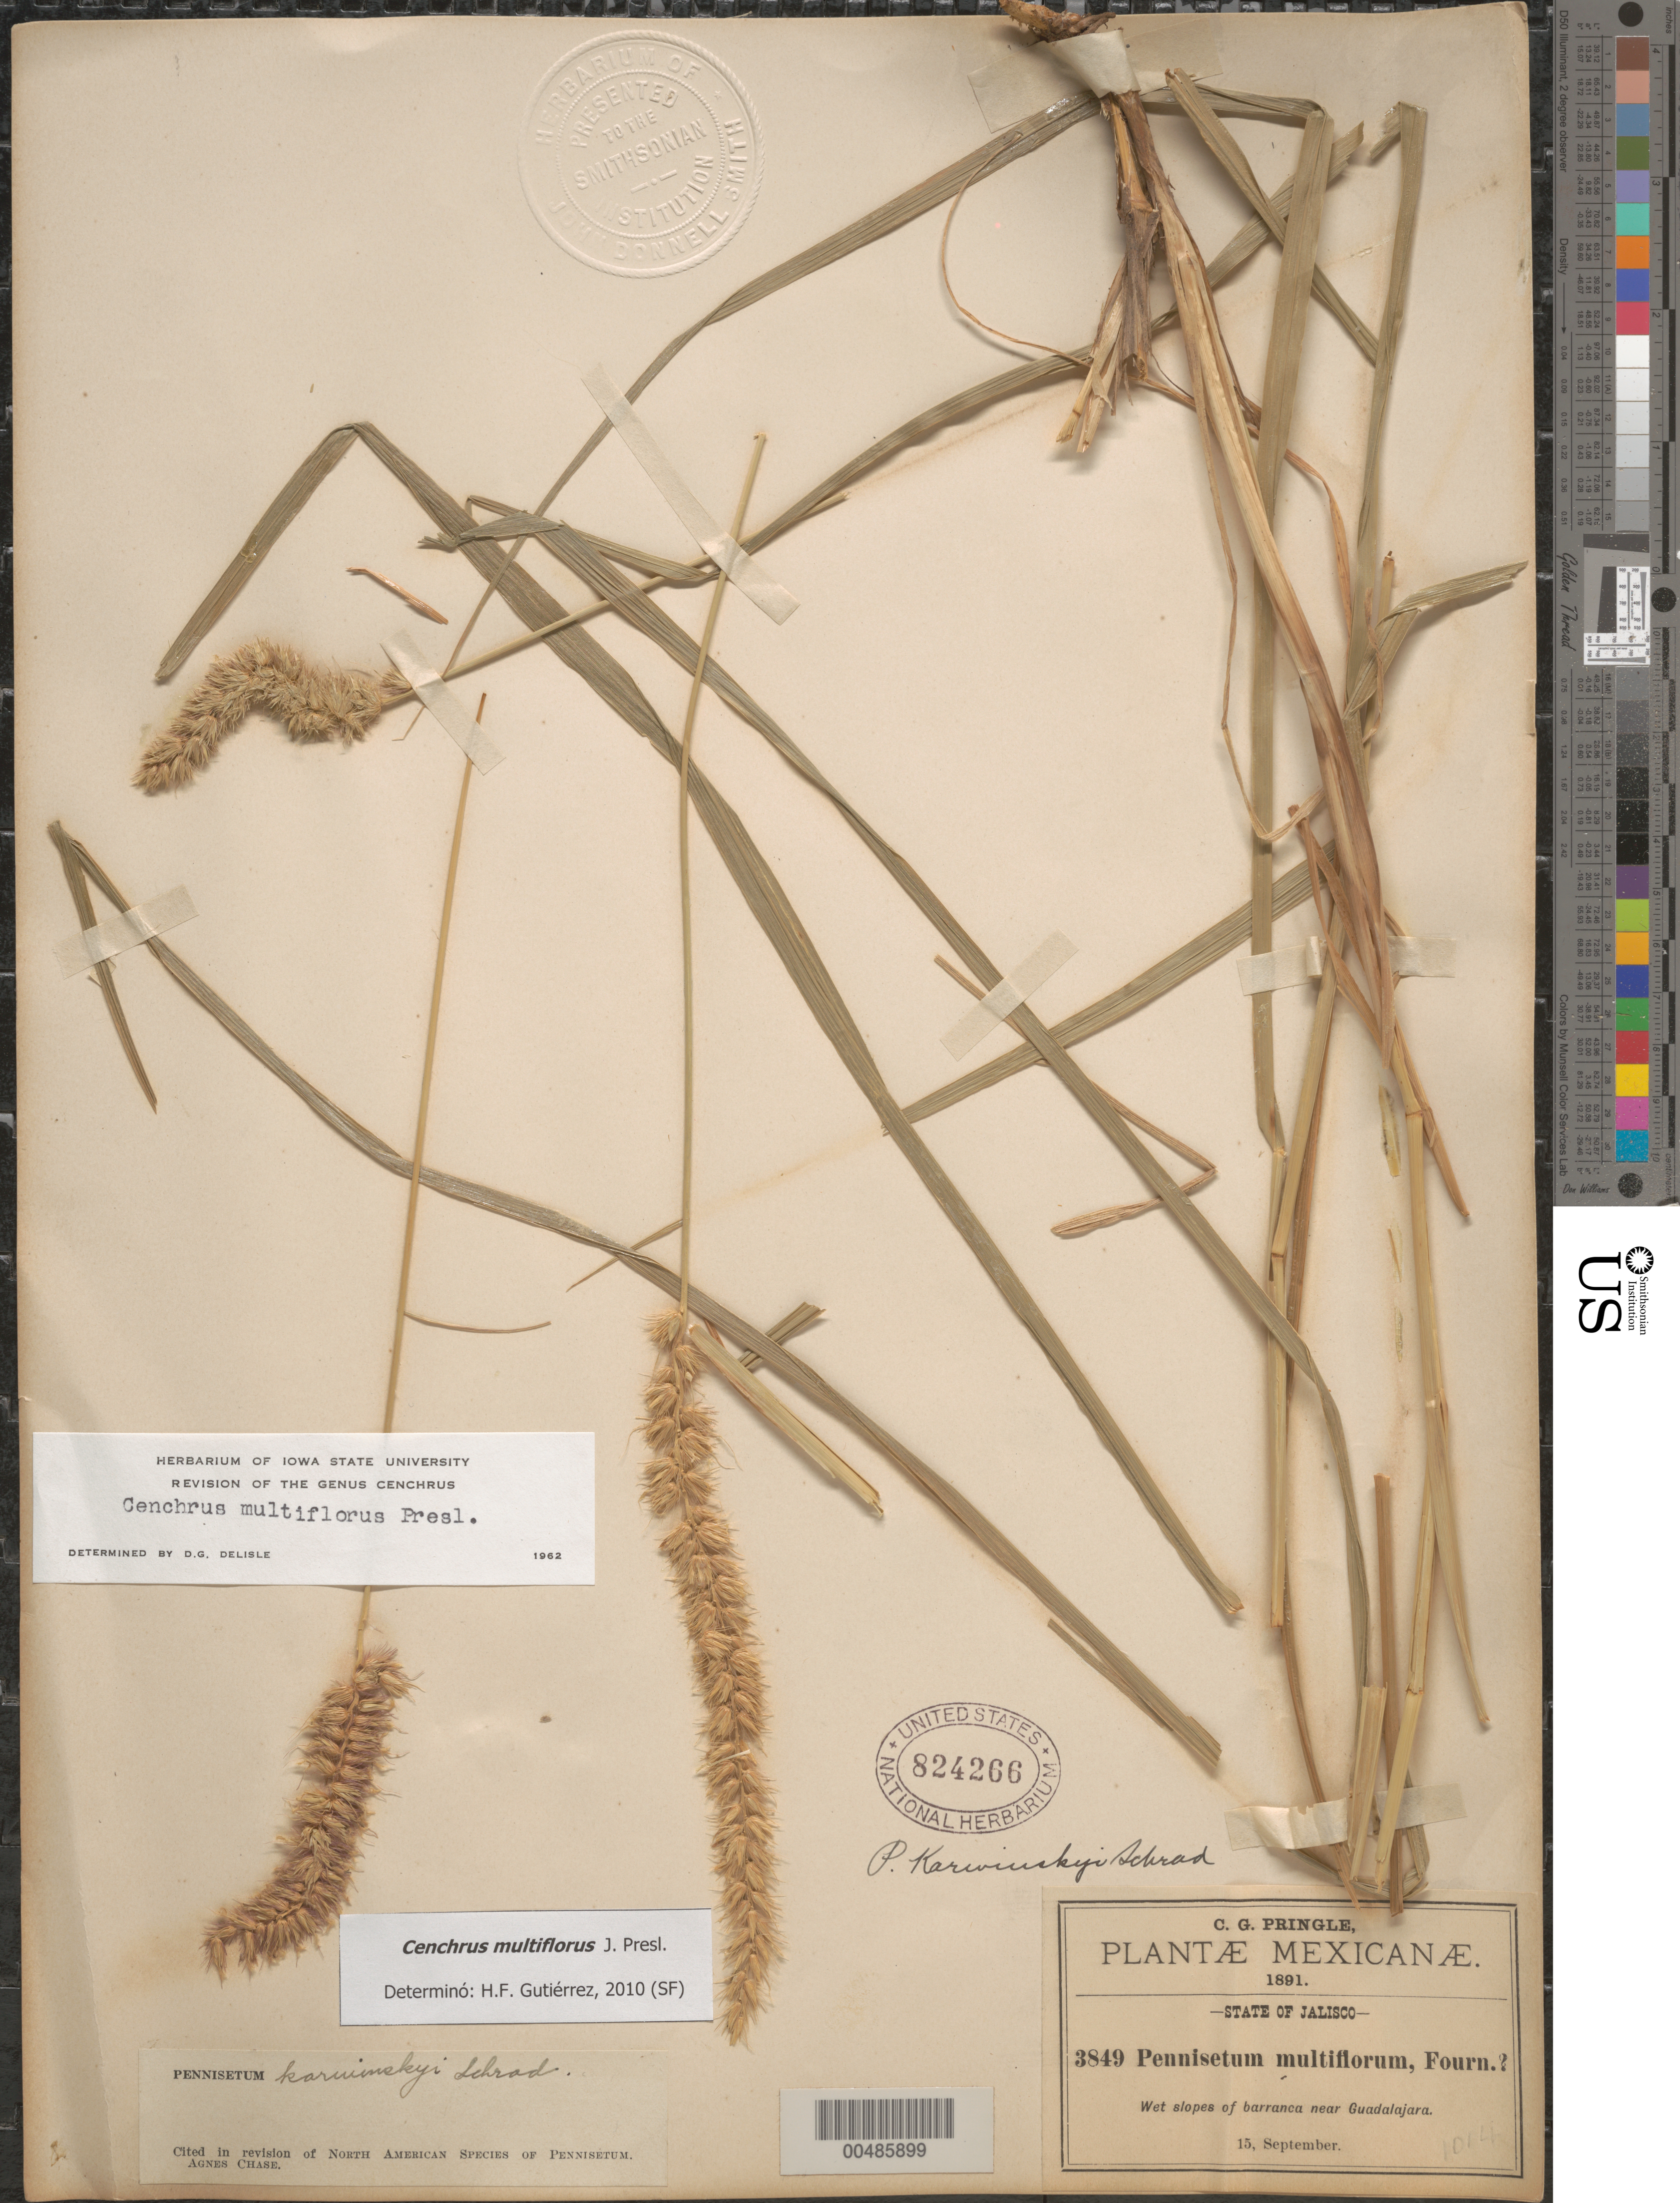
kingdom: Plantae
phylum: Tracheophyta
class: Liliopsida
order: Poales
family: Poaceae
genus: Cenchrus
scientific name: Cenchrus multiflorus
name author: C. Presl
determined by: Gutiérrez, H. F.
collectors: C. G. Pringle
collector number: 3849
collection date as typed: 15 Sep 1891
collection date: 1891-09-15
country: Mexico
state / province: Jalisco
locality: Near Guadalajara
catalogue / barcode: US 824266